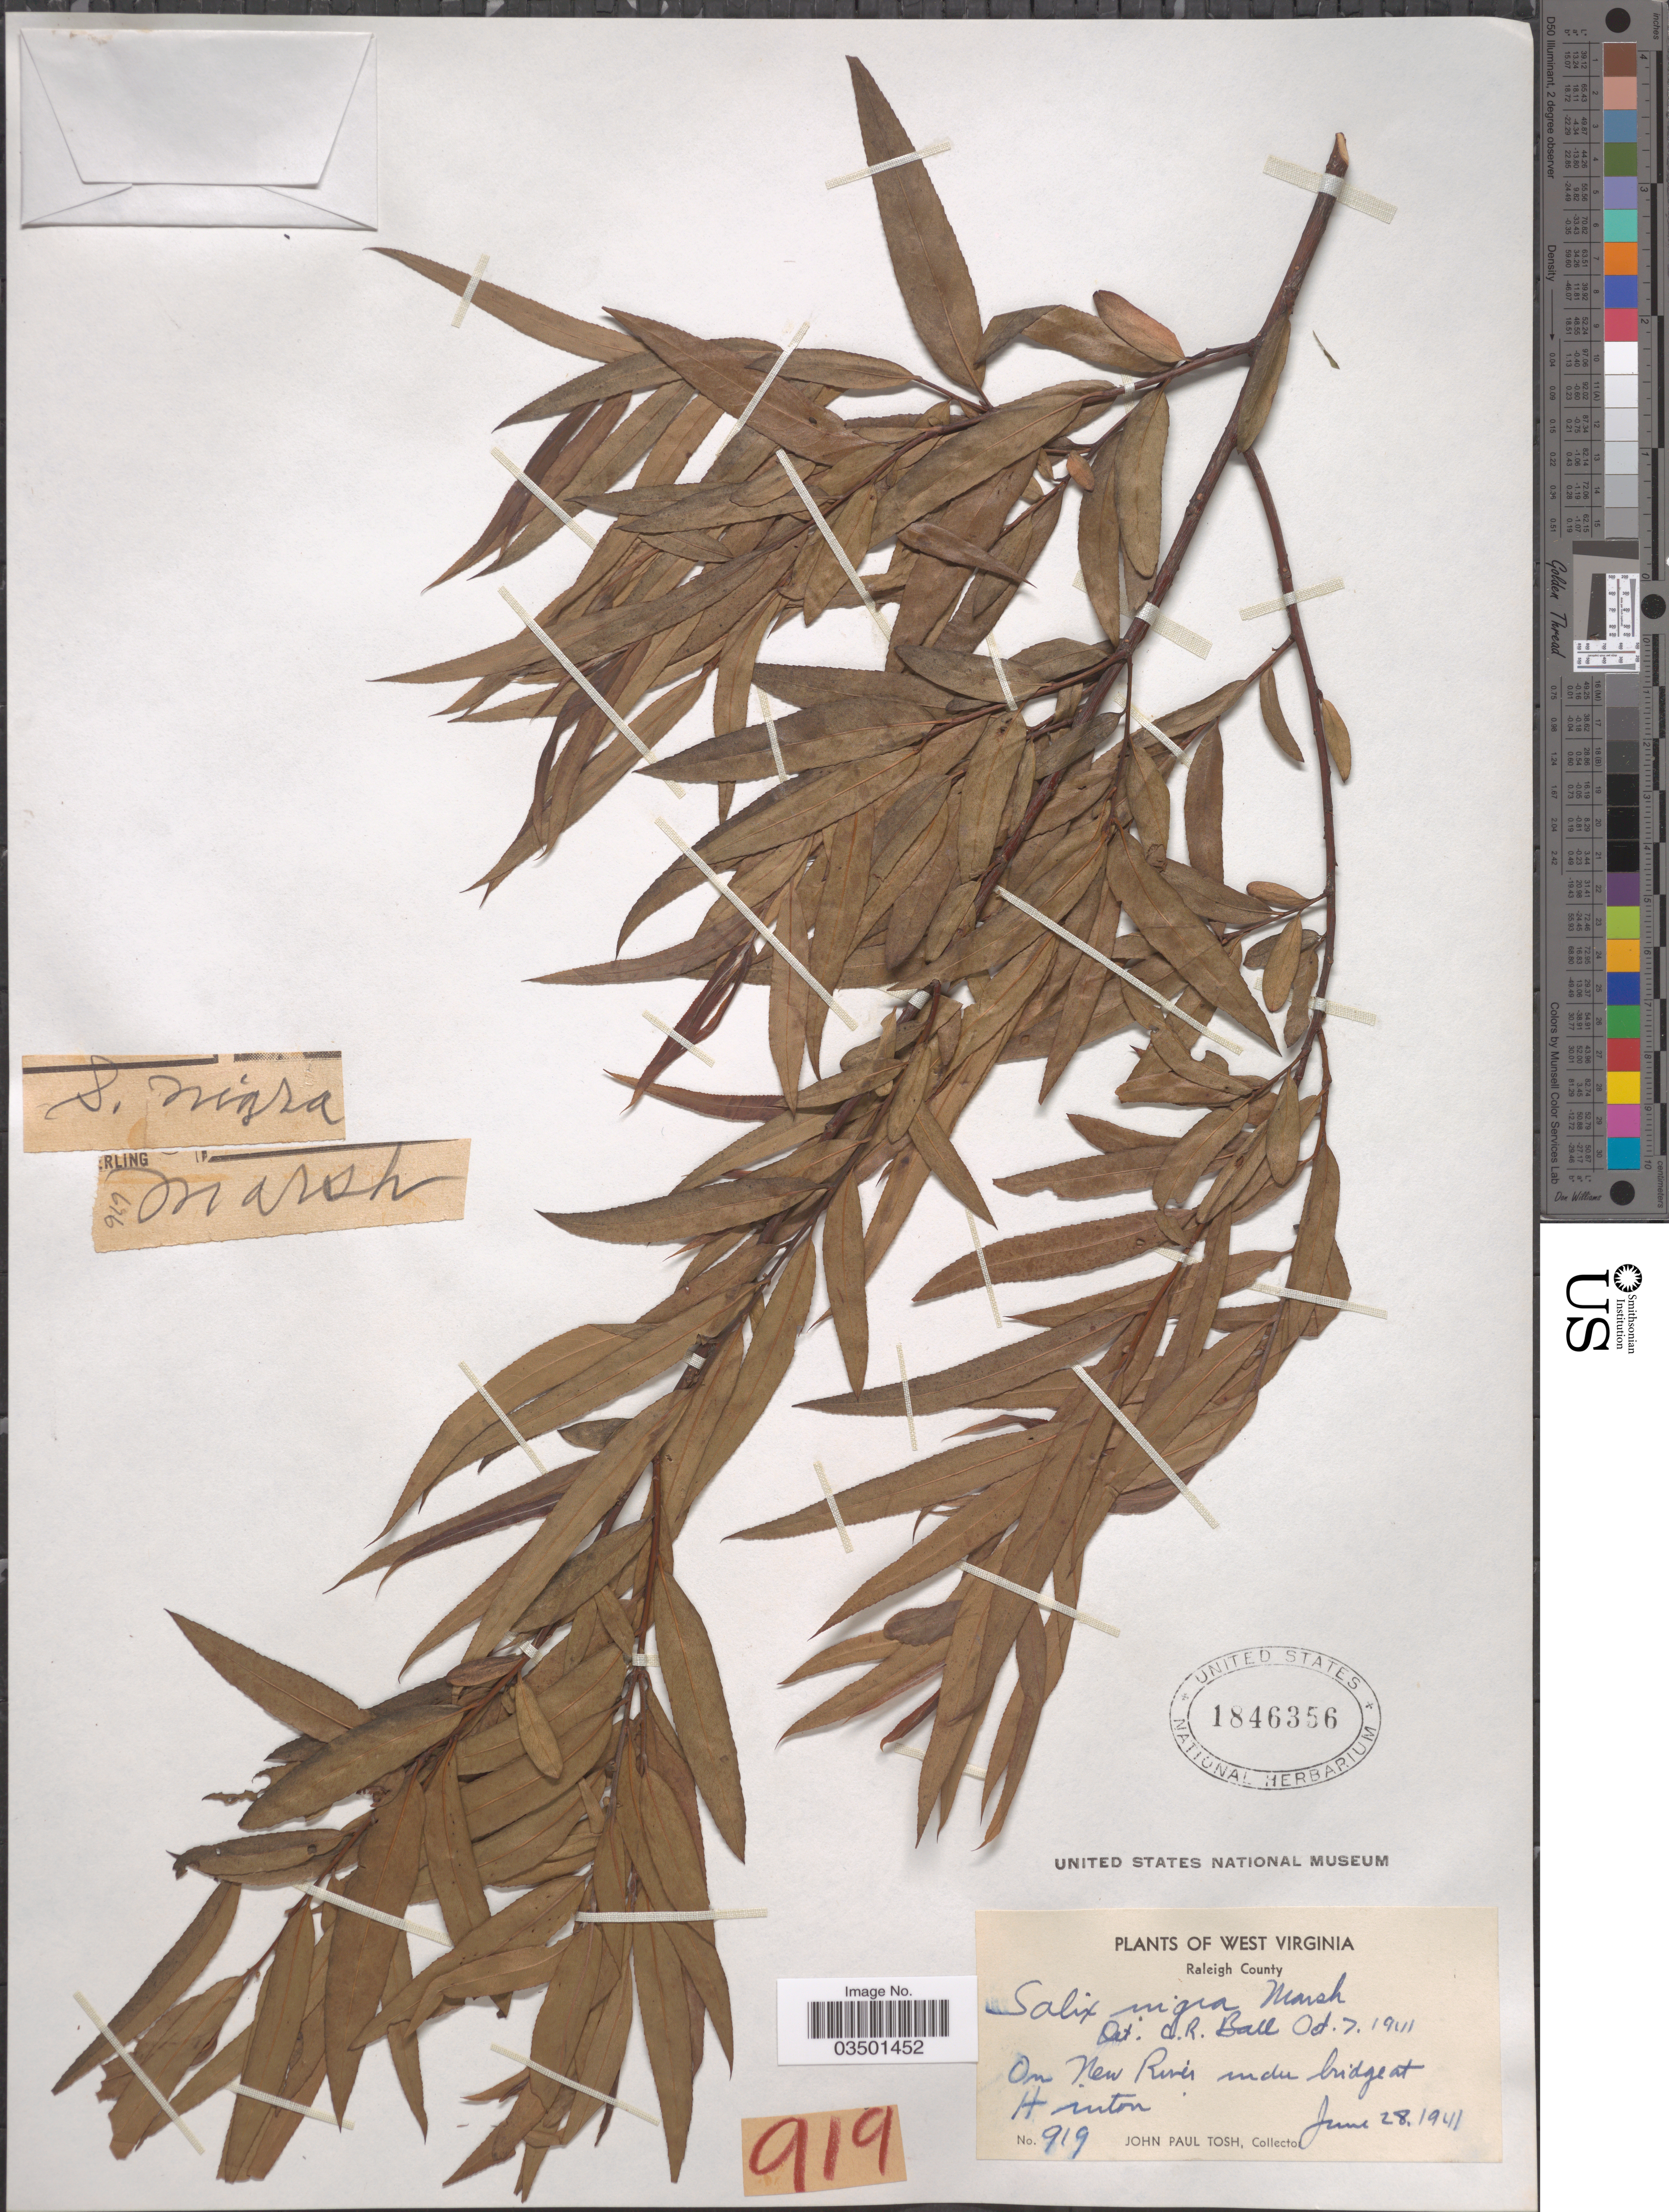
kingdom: Plantae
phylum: Tracheophyta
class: Magnoliopsida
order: Malpighiales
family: Salicaceae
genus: Salix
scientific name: Salix nigra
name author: Marshall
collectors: J. Tosh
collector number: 1919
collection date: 1941-06-28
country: United States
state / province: West Virginia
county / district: Raleigh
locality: Raleigh County. On New River under bridge at Hinton.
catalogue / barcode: US 1846356